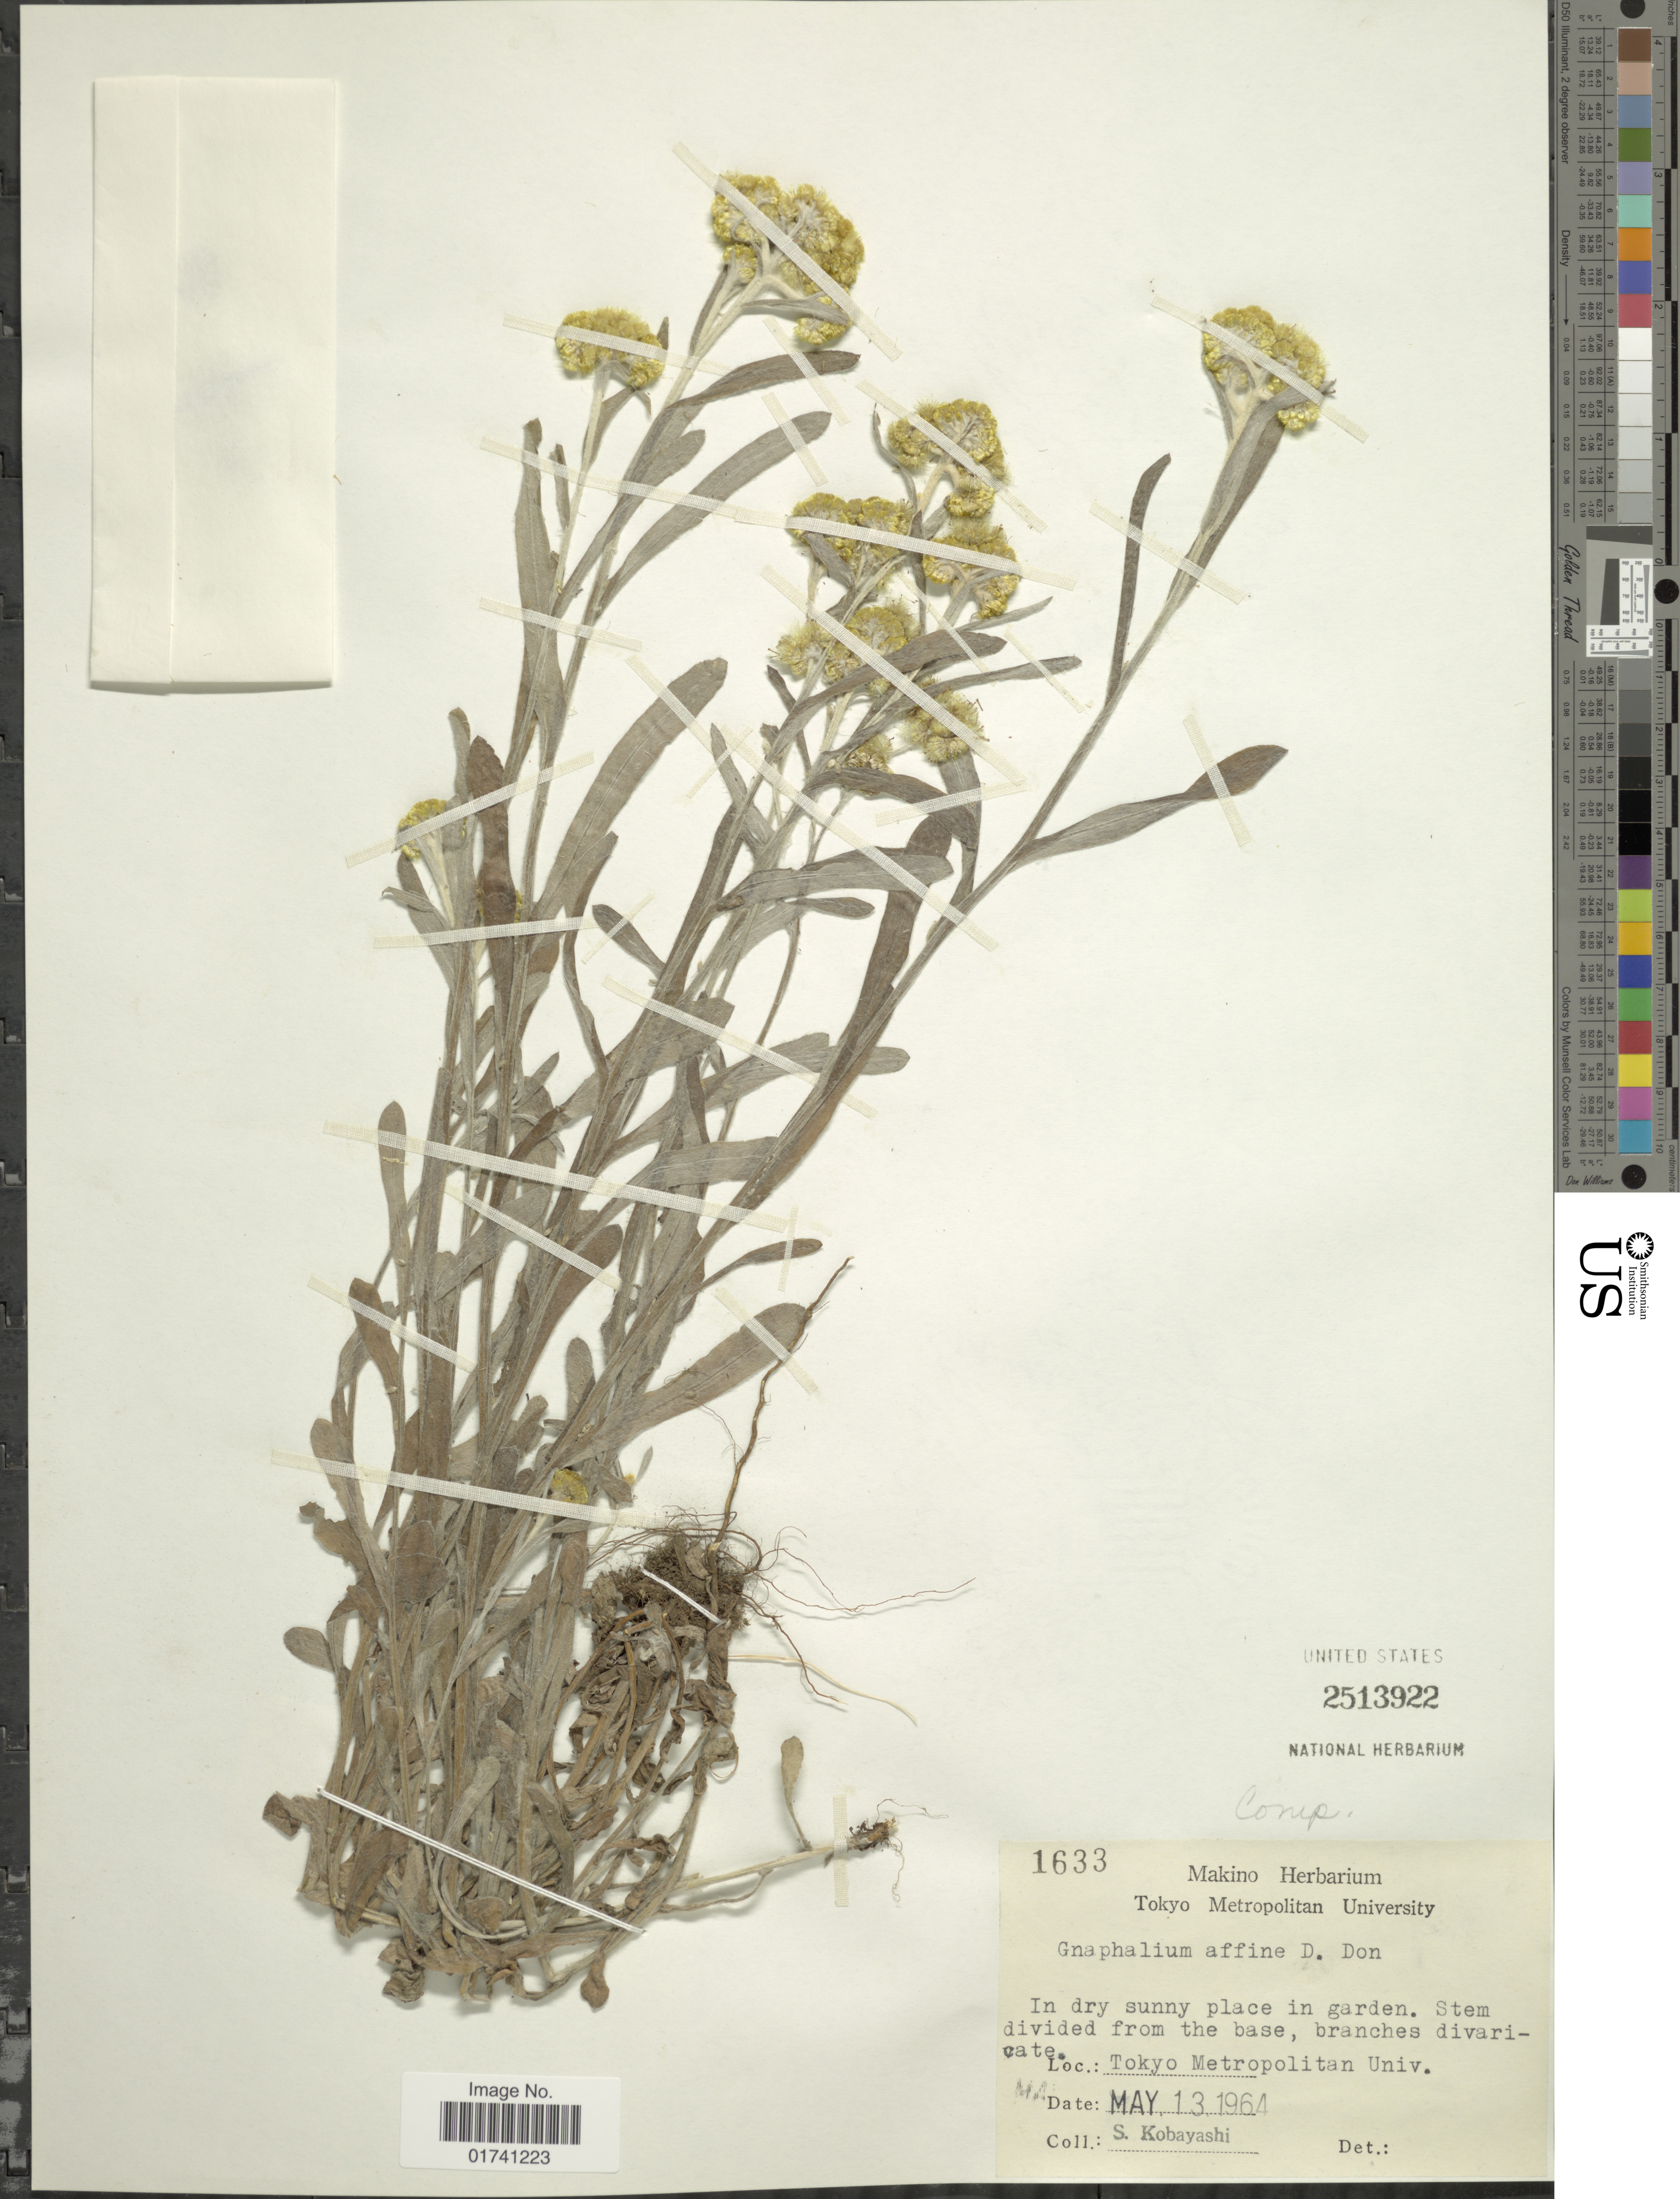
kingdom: Plantae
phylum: Tracheophyta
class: Magnoliopsida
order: Asterales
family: Asteraceae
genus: Laphangium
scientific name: Laphangium affine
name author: (D. Don) Tzvelev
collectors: S. Kobayashi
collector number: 1633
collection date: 1964-05-13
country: Japan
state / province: Tokyo, Federal City of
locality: Tokyo Metropolitan Univ.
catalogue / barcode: US 2513922